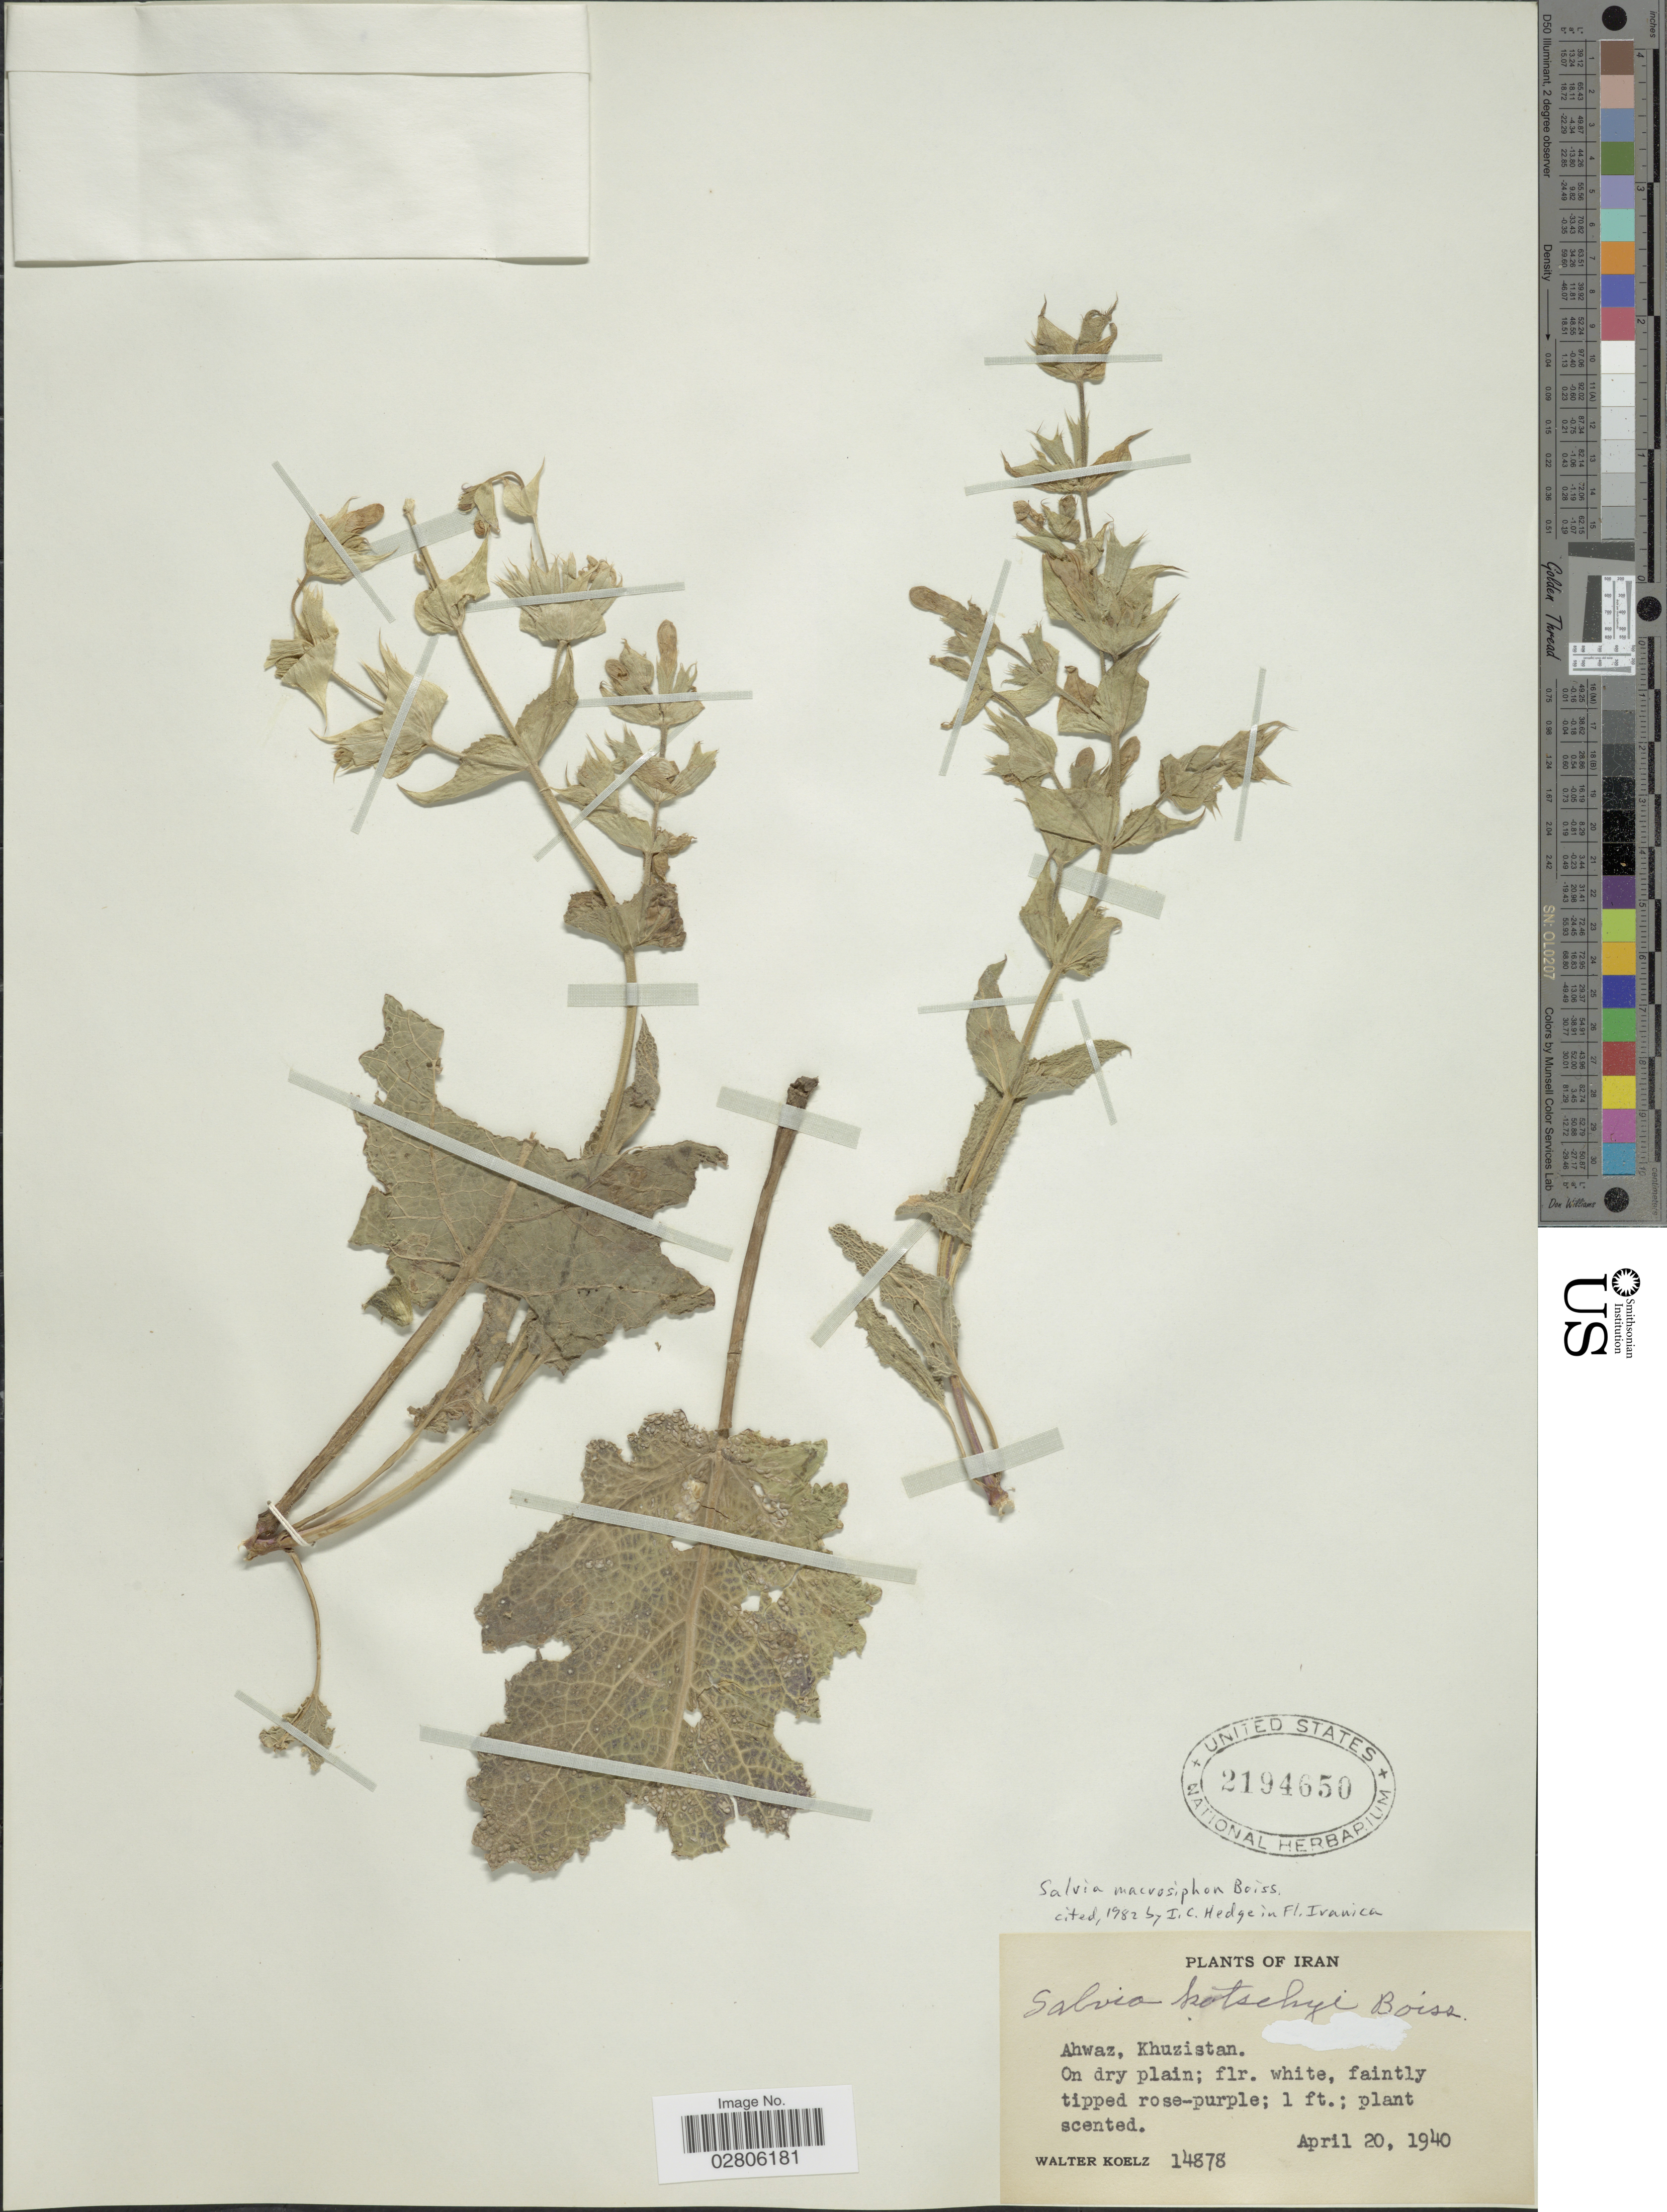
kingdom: Plantae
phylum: Tracheophyta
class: Magnoliopsida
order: Lamiales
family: Lamiaceae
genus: Salvia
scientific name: Salvia macrosiphon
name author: Boiss.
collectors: W. N. Koelz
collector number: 14878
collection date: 1940-04-20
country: Iran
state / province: Khuzestan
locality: Ahwaz, Khuzistan.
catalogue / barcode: US 2194650